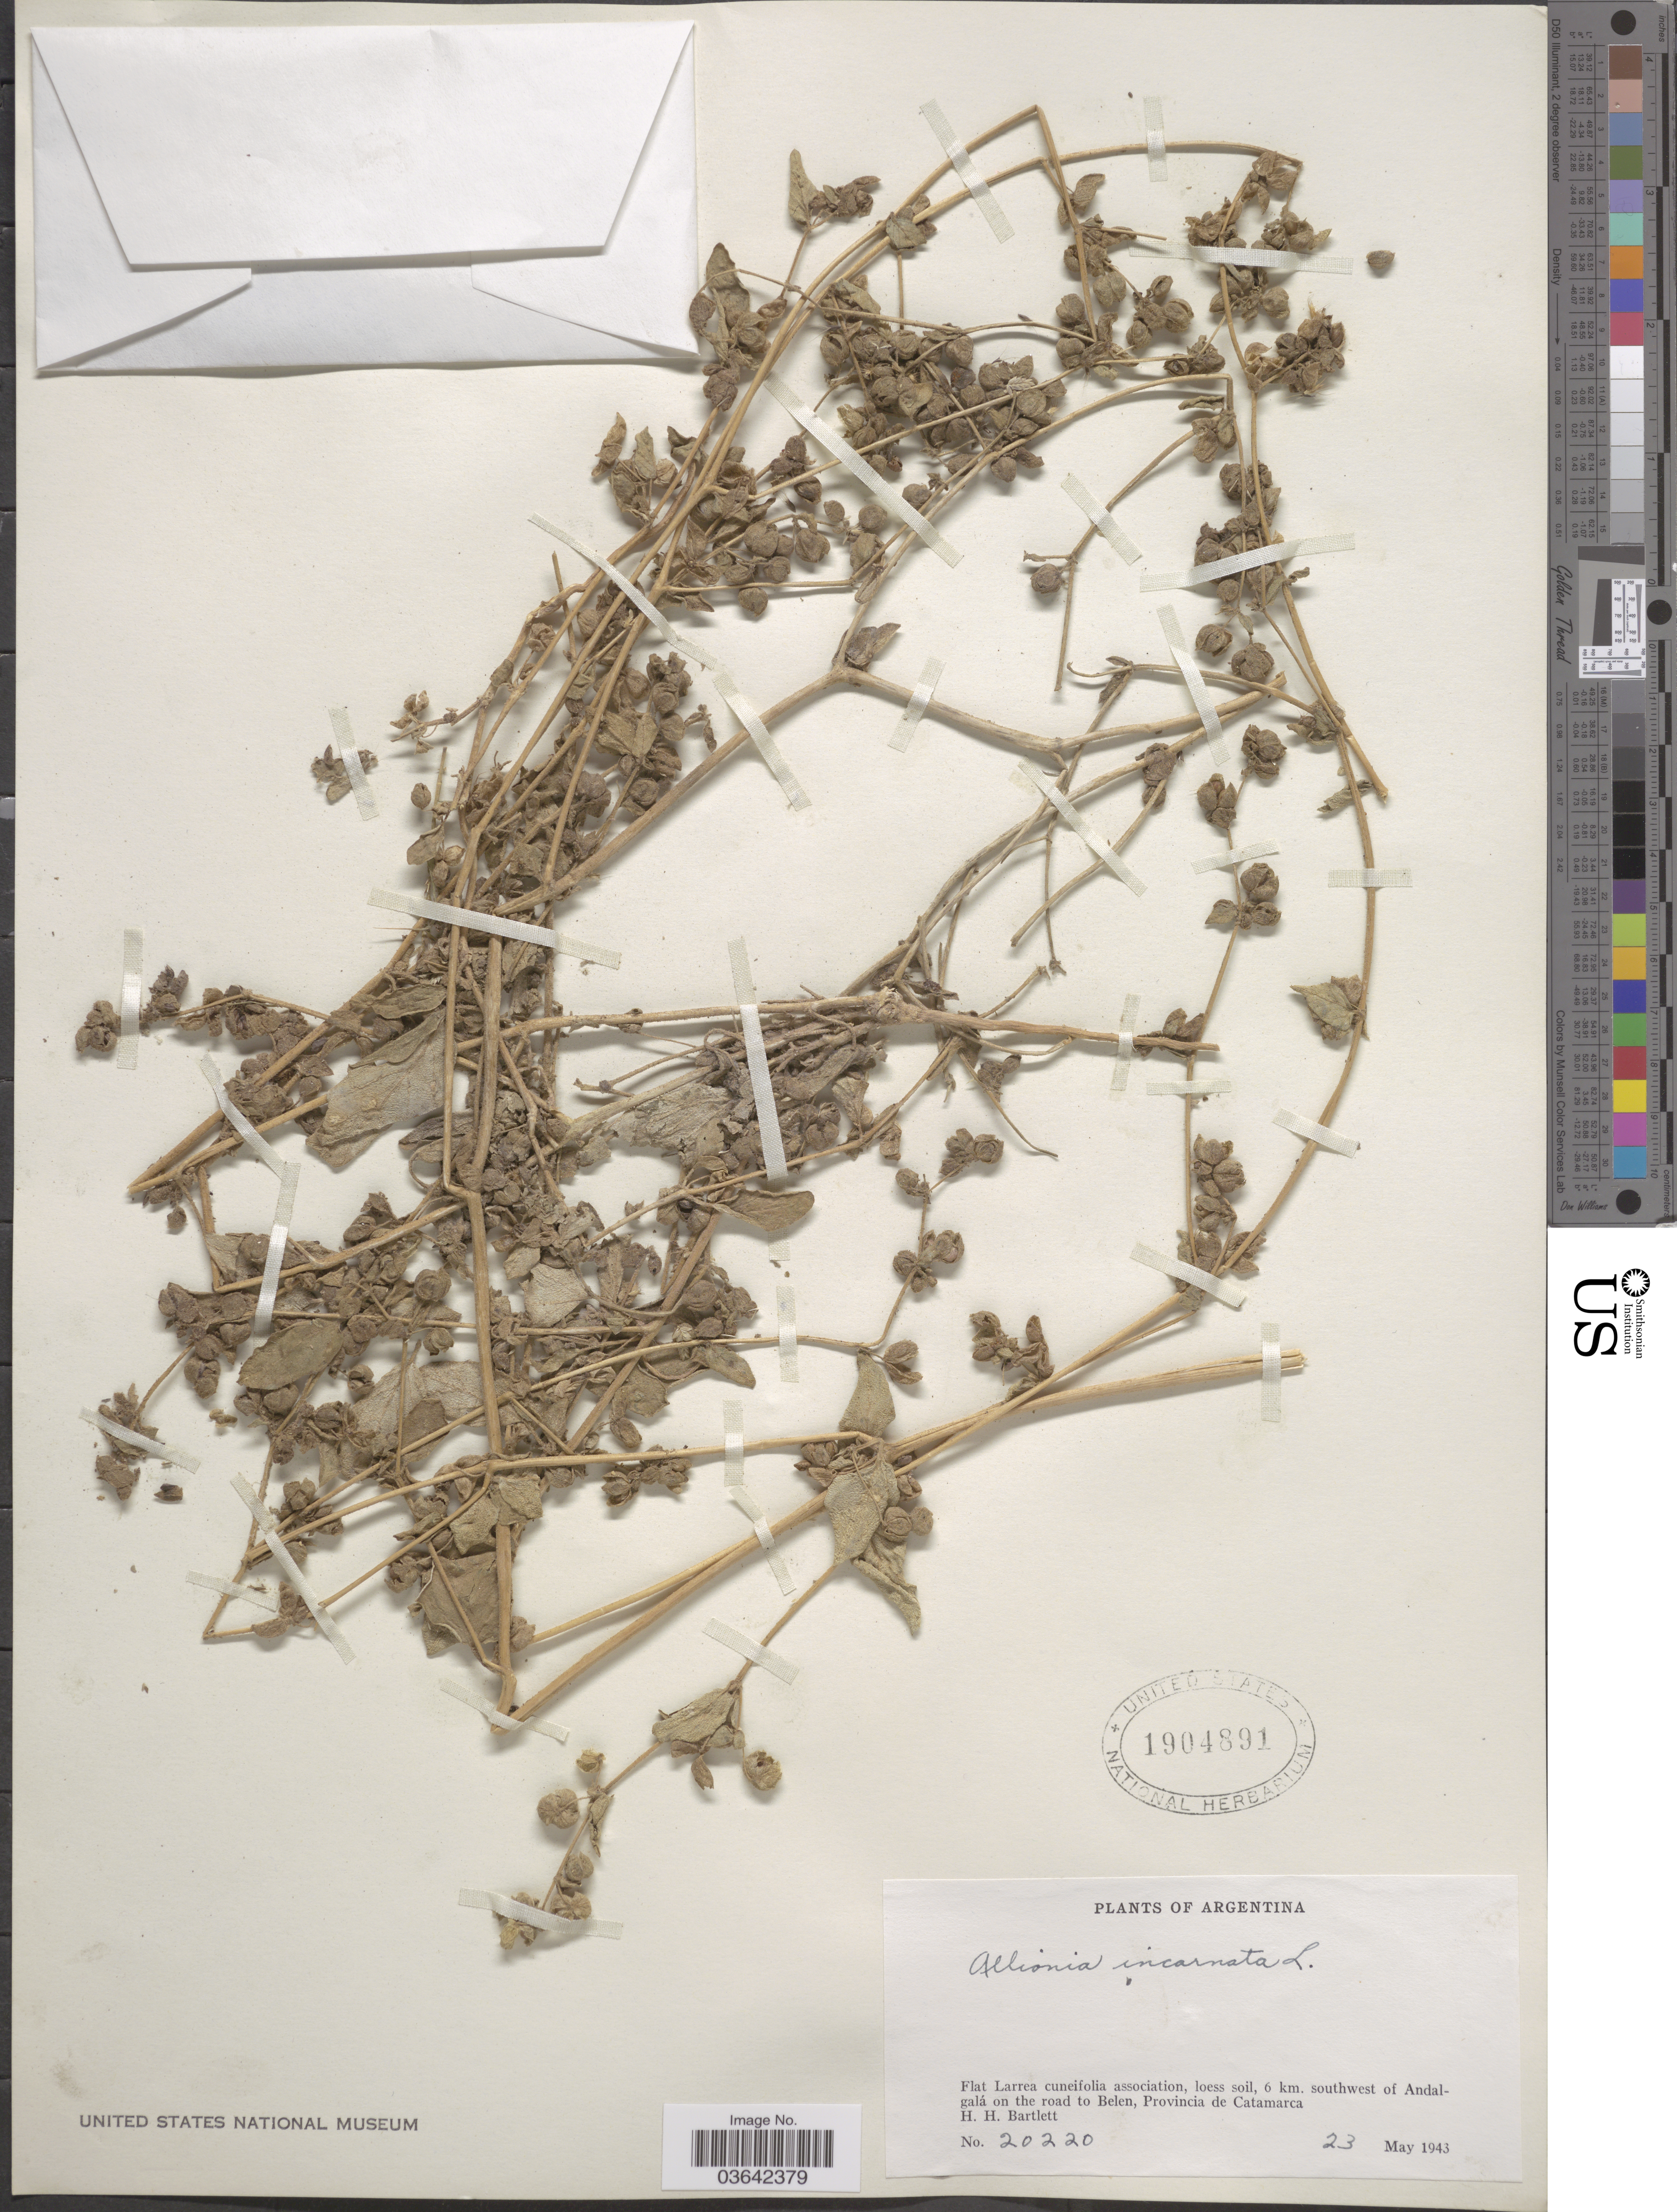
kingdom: Plantae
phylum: Tracheophyta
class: Magnoliopsida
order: Caryophyllales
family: Nyctaginaceae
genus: Allionia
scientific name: Allionia incarnata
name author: L.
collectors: H. H. Bartlett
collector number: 20220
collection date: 1943-05-23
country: Argentina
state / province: Catamarca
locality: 6 km. southwest of Andalgalá on the road to Belen.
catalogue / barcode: US 1904891